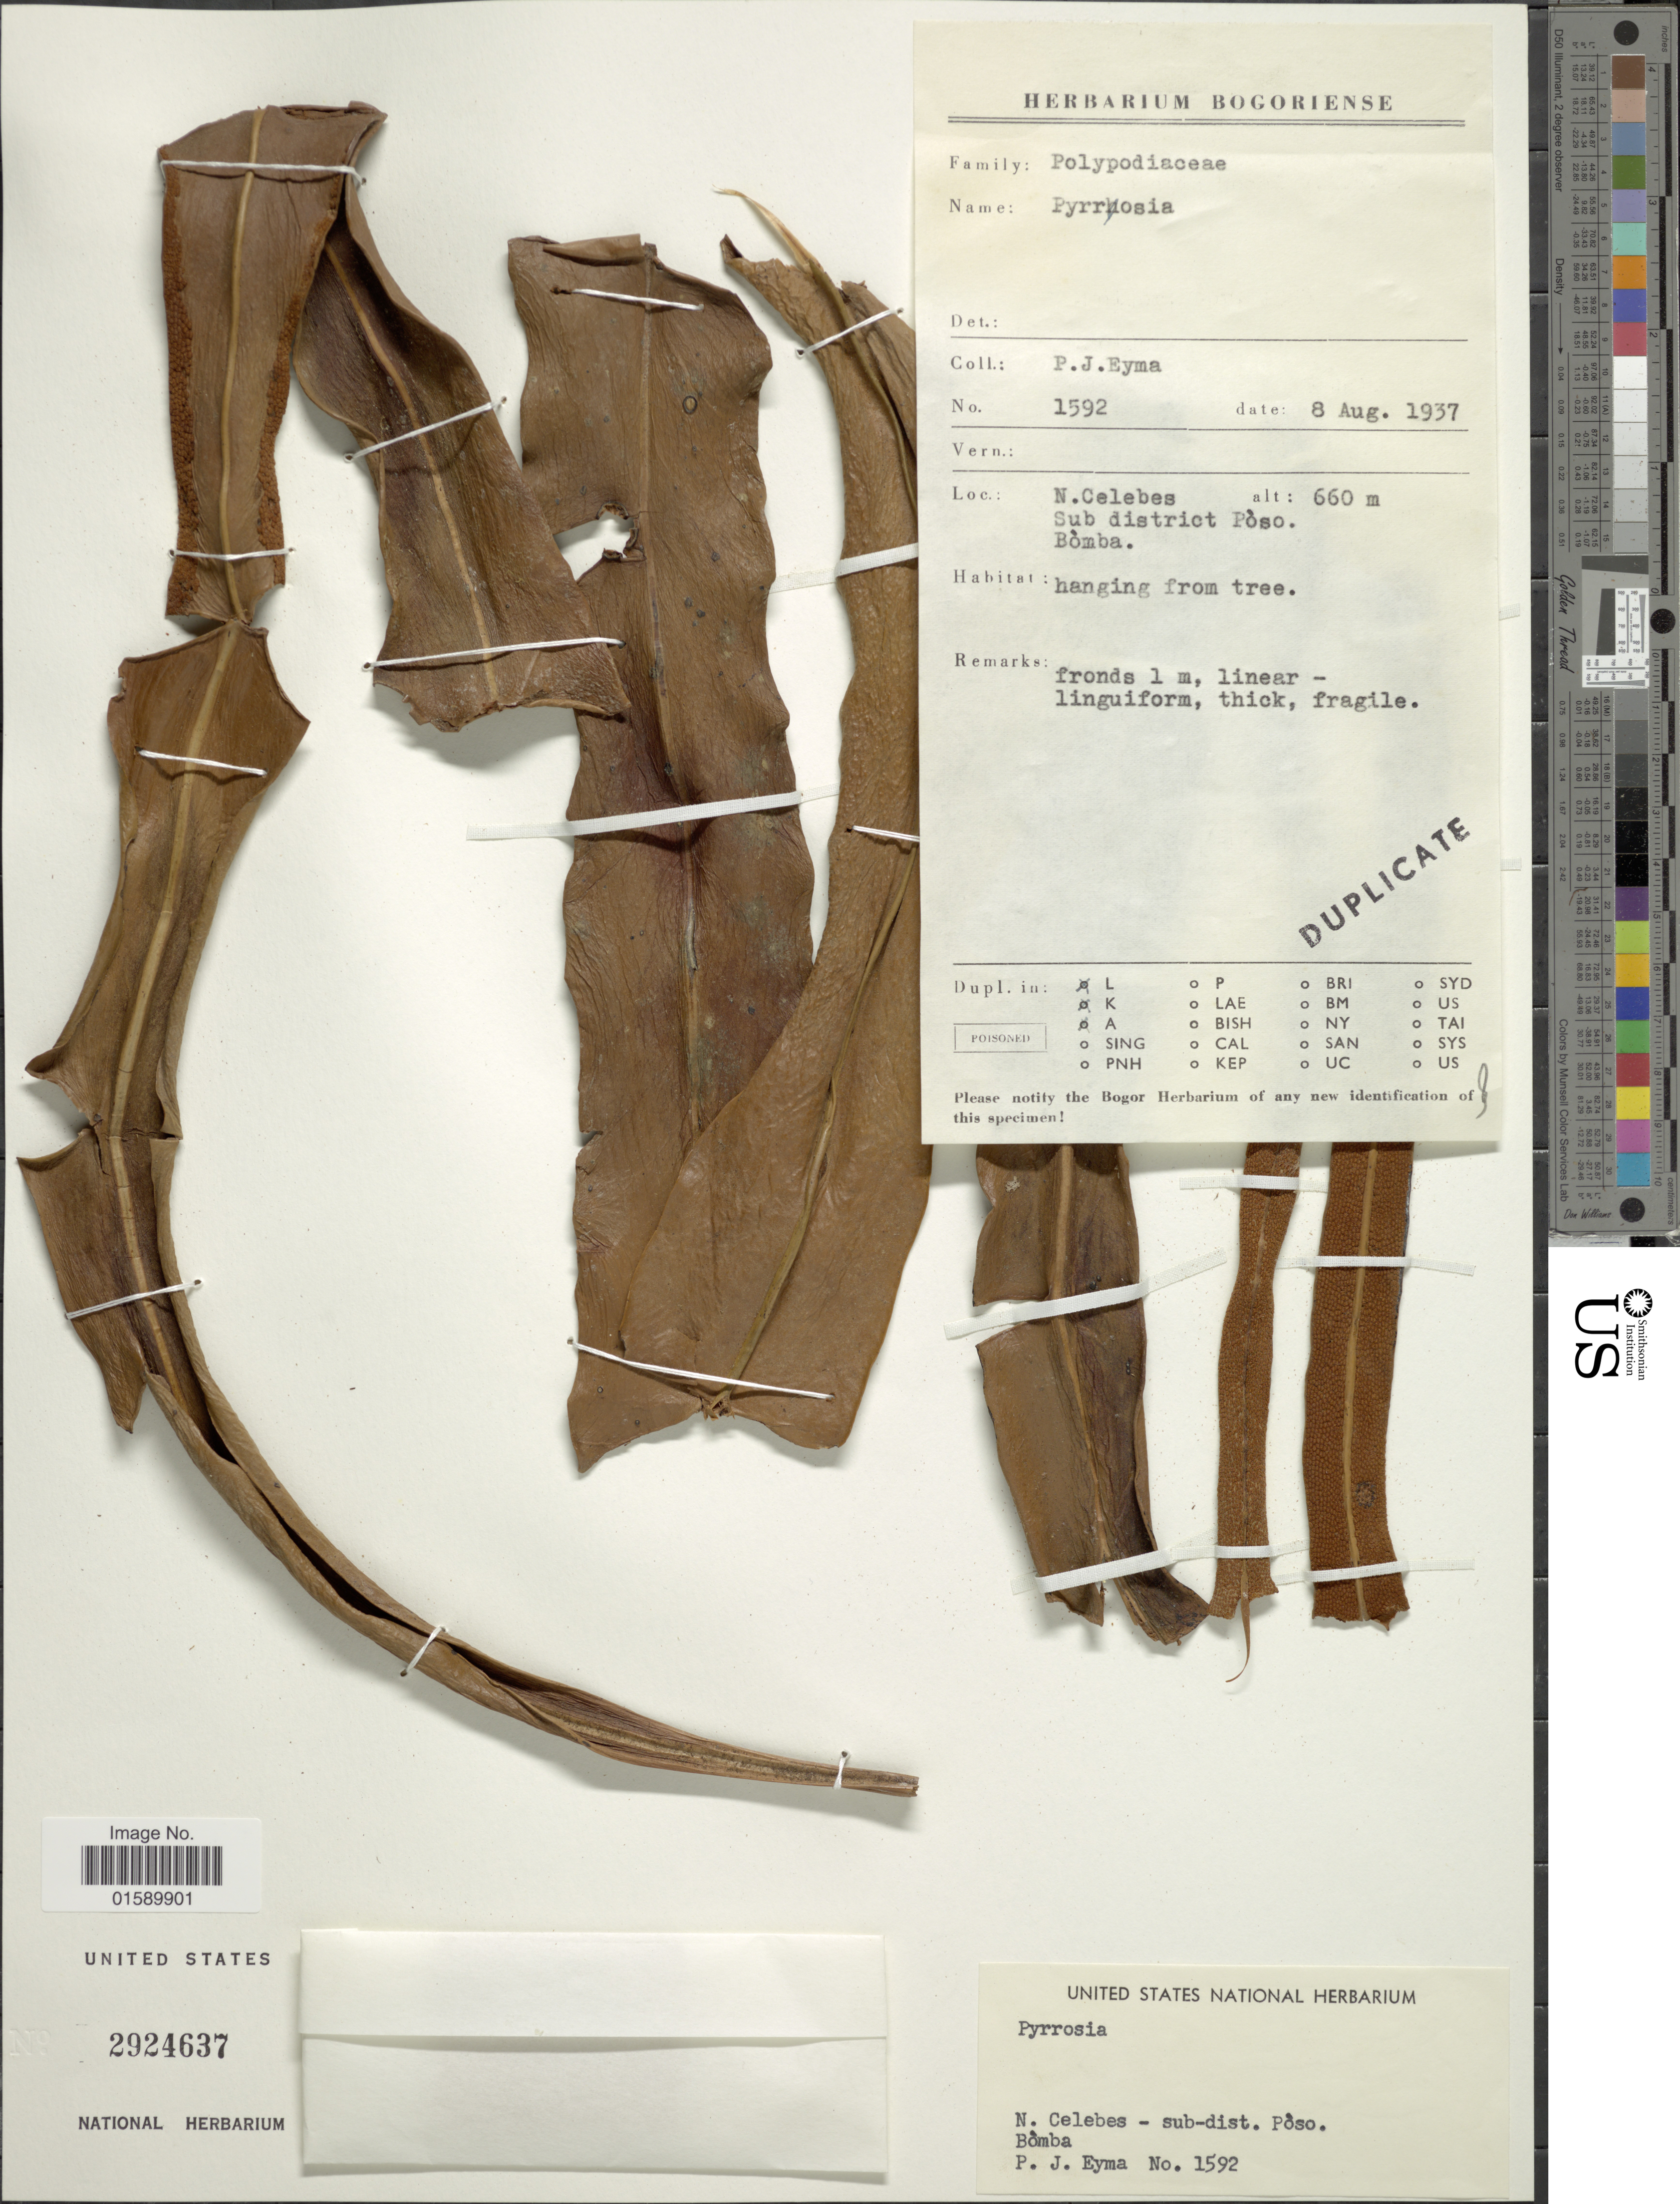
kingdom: Plantae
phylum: Tracheophyta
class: Polypodiopsida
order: Polypodiales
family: Polypodiaceae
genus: Pyrrosia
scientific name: Pyrrosia sp.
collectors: P. J. Eyma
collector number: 1592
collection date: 1937-08-08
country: Indonesia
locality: N. Celebes sub district Poso, Bomba.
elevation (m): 600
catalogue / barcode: US 2924637